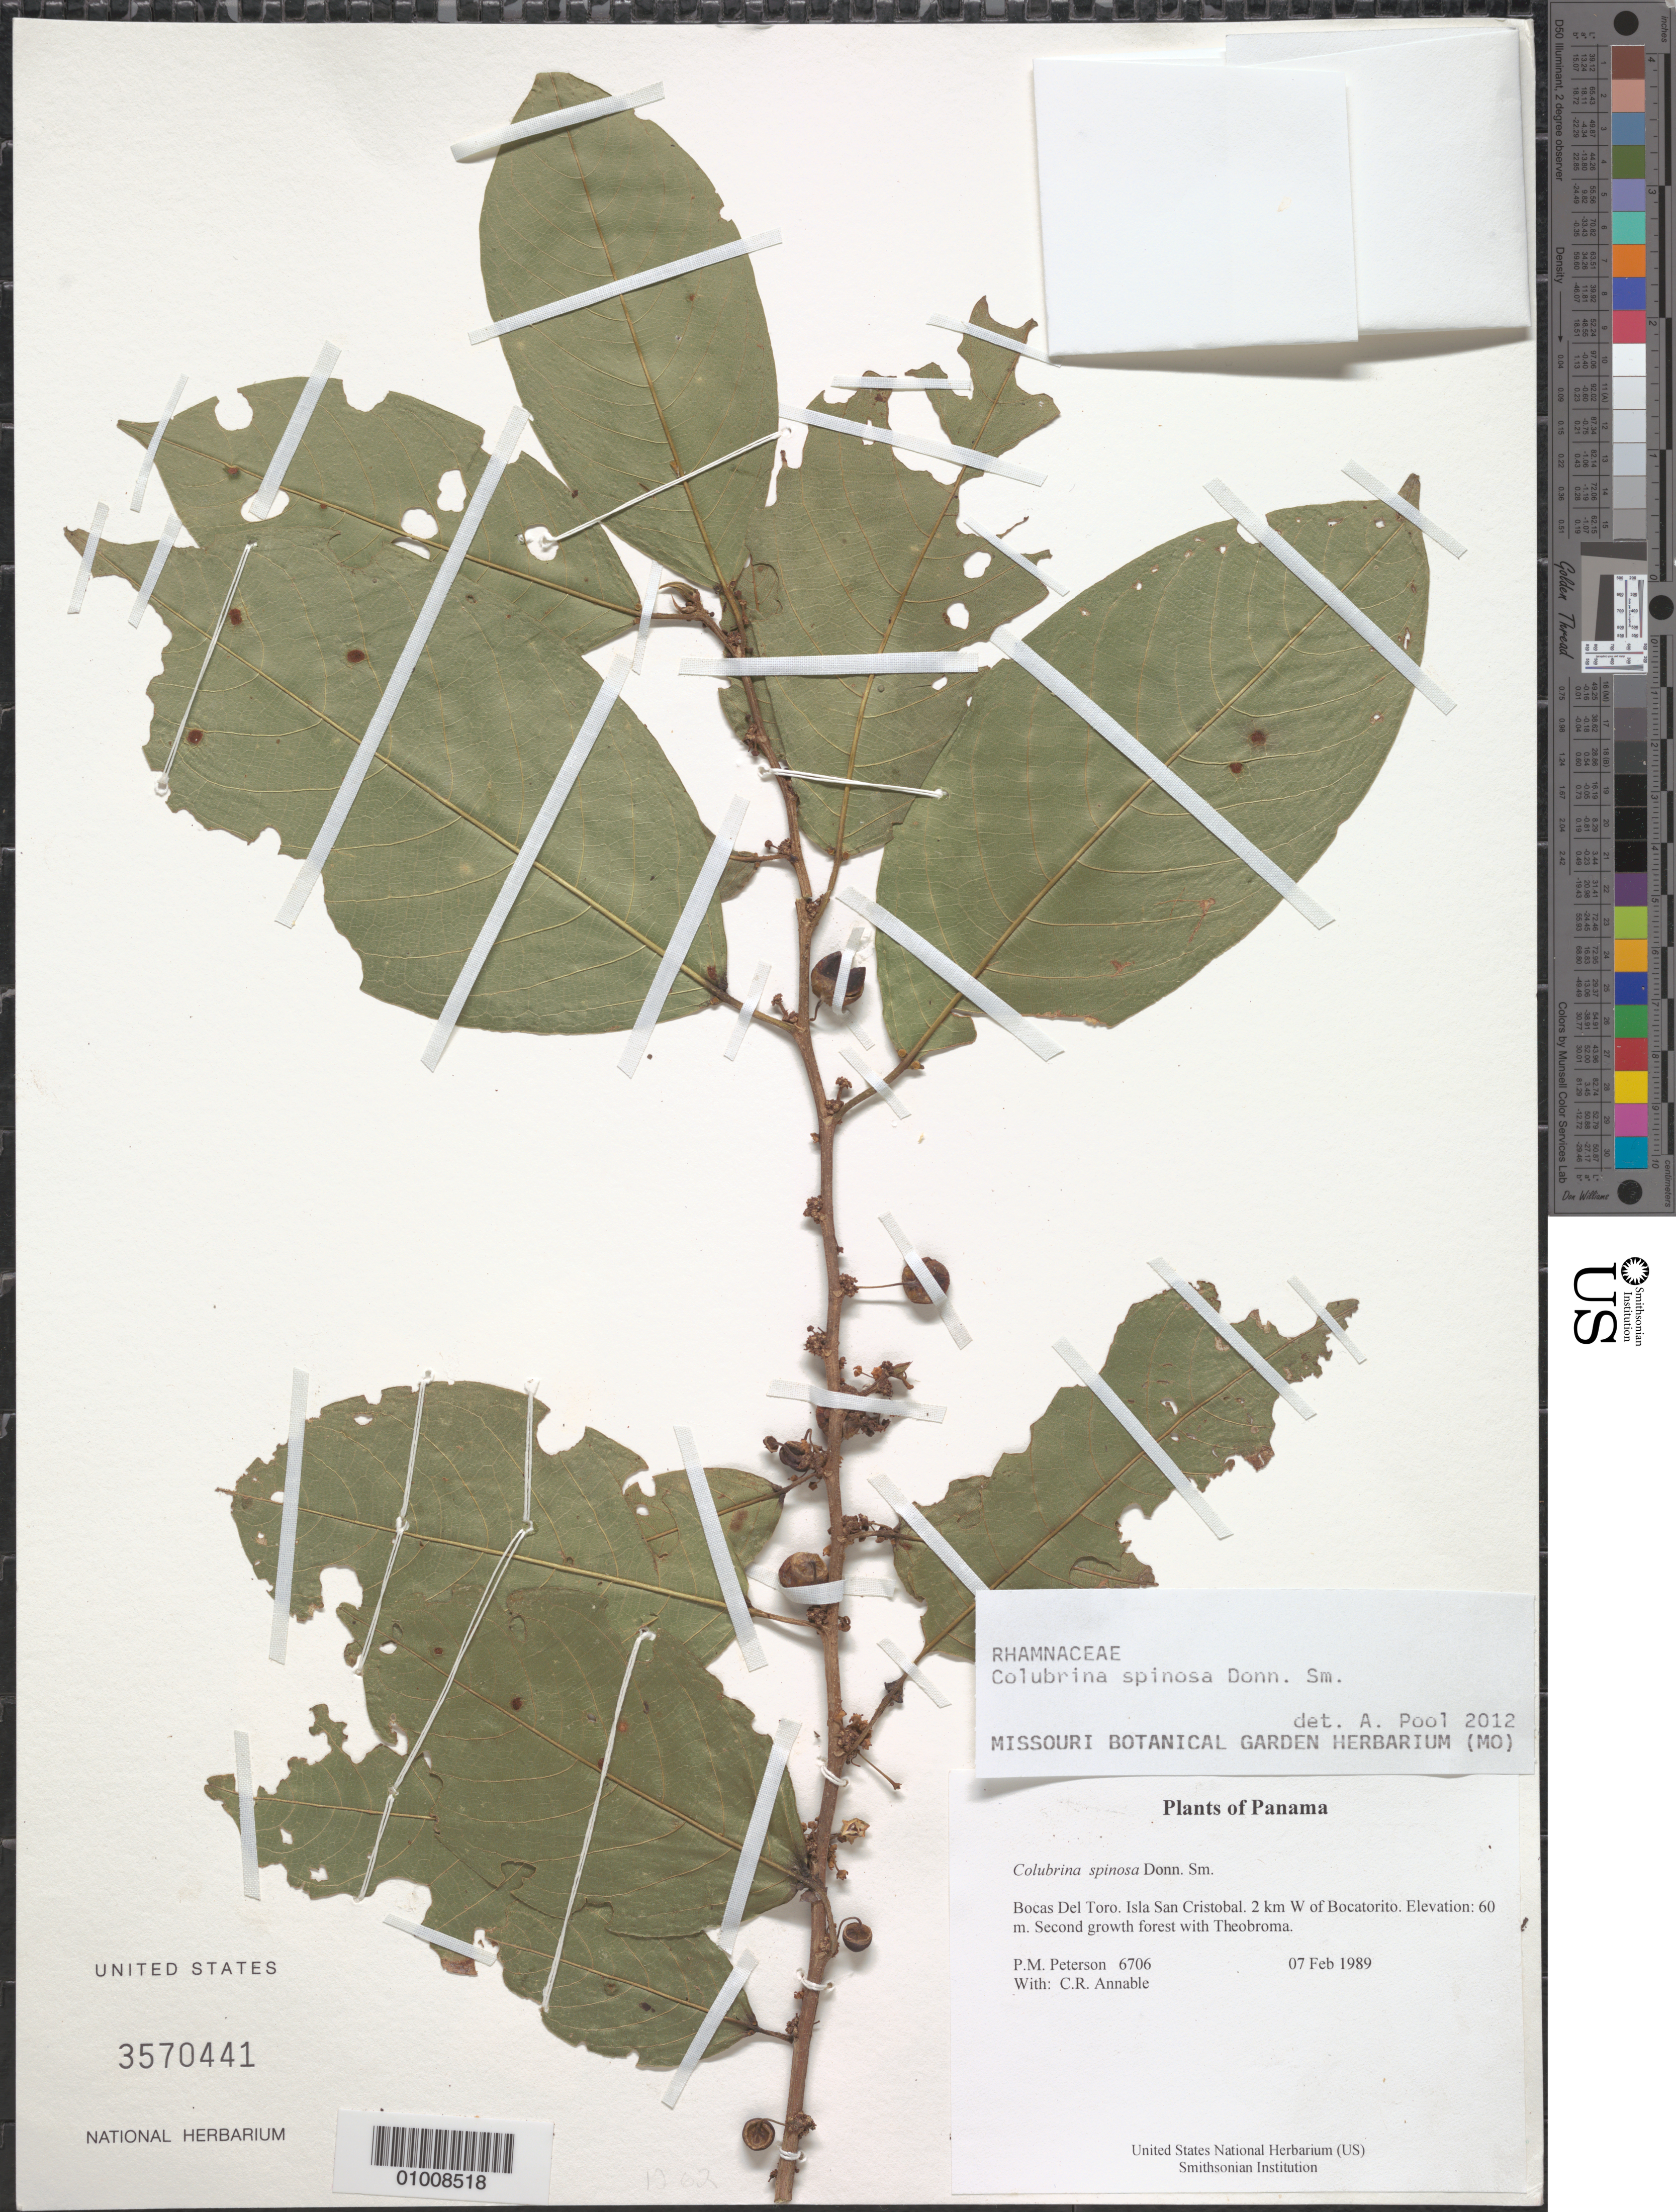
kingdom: Plantae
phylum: Tracheophyta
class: Magnoliopsida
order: Rosales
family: Rhamnaceae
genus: Colubrina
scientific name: Colubrina spinosa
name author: Donn. Sm.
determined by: Liesner, R. L.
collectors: P. M. Peterson & C. R. Annable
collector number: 06706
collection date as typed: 07 Feb 1989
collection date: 1989-02-07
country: Panama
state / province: Bocas del Toro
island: San Cristobal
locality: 2 km W of Bocatorito.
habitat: Second growth forest with Theobroma.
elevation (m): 60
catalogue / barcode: US 3570441